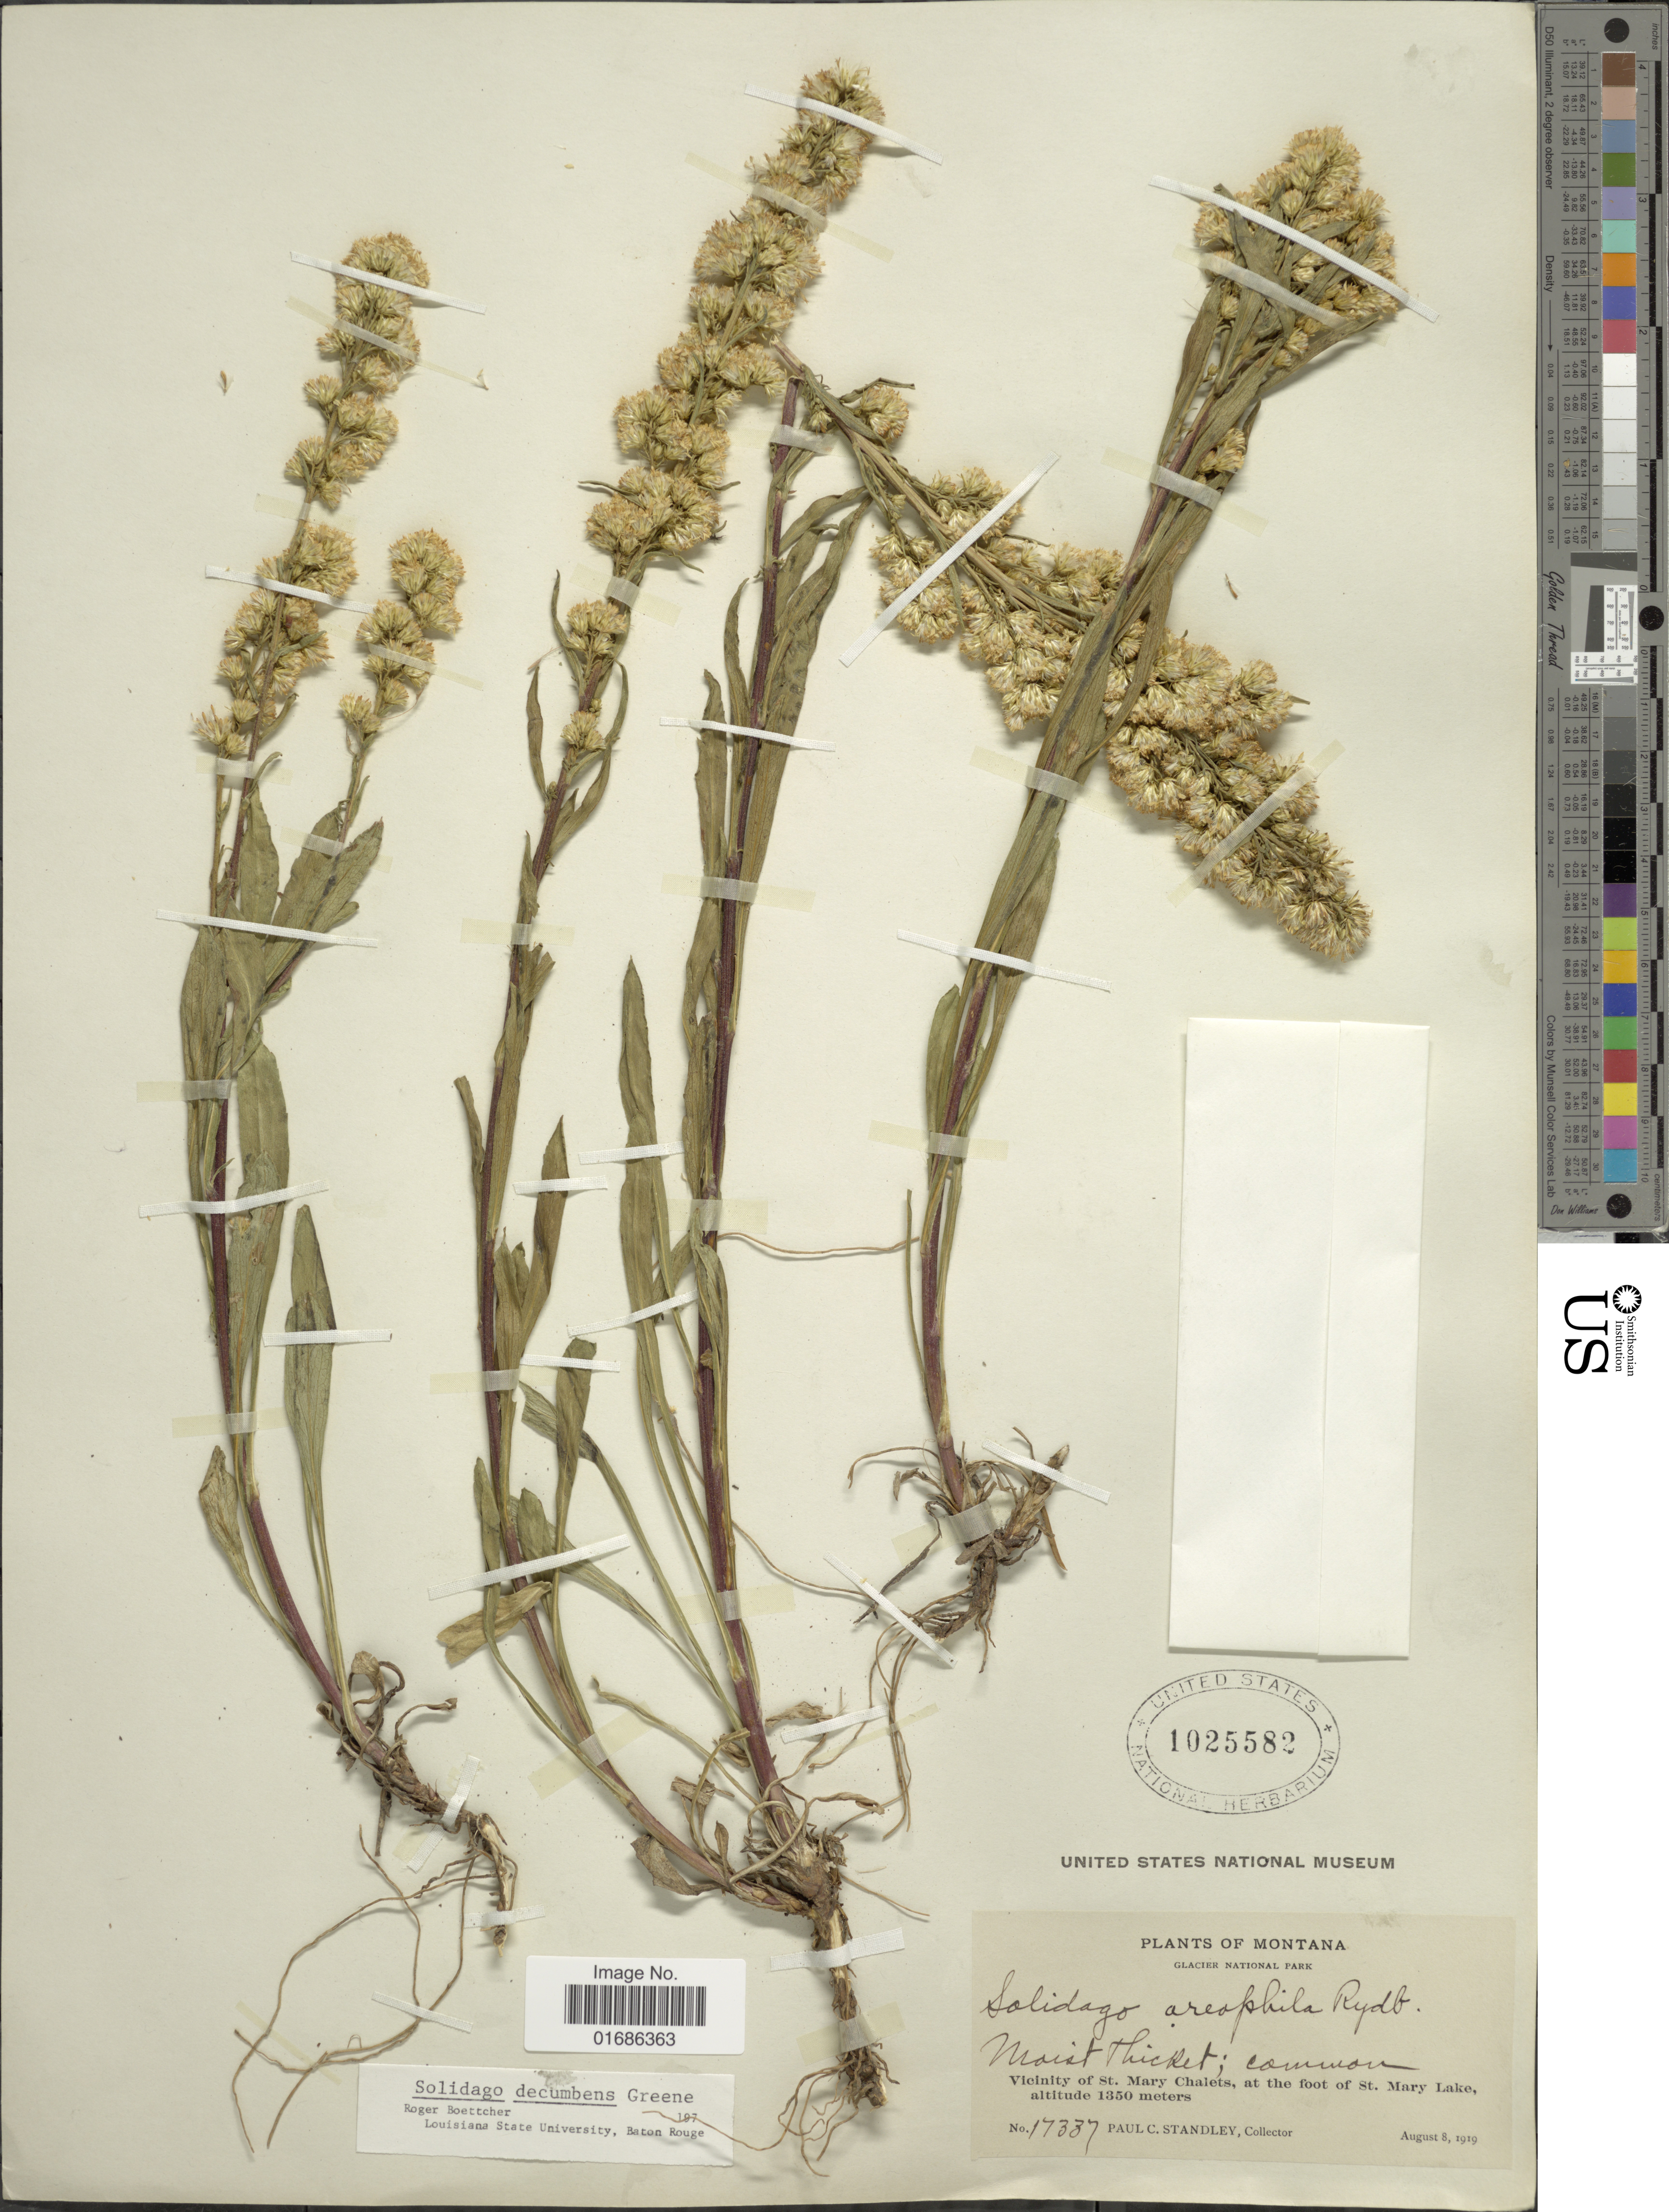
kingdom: Plantae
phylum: Tracheophyta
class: Magnoliopsida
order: Asterales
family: Asteraceae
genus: Solidago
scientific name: Solidago decumbens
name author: Greene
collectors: P. C. Standley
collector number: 17337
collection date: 1919-08-08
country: United States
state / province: Montana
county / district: Glacier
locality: Glacier National Park, Vicinity of St Mary Chalets, at the foot of St. Mary Lake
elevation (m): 1350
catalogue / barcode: US 1025582